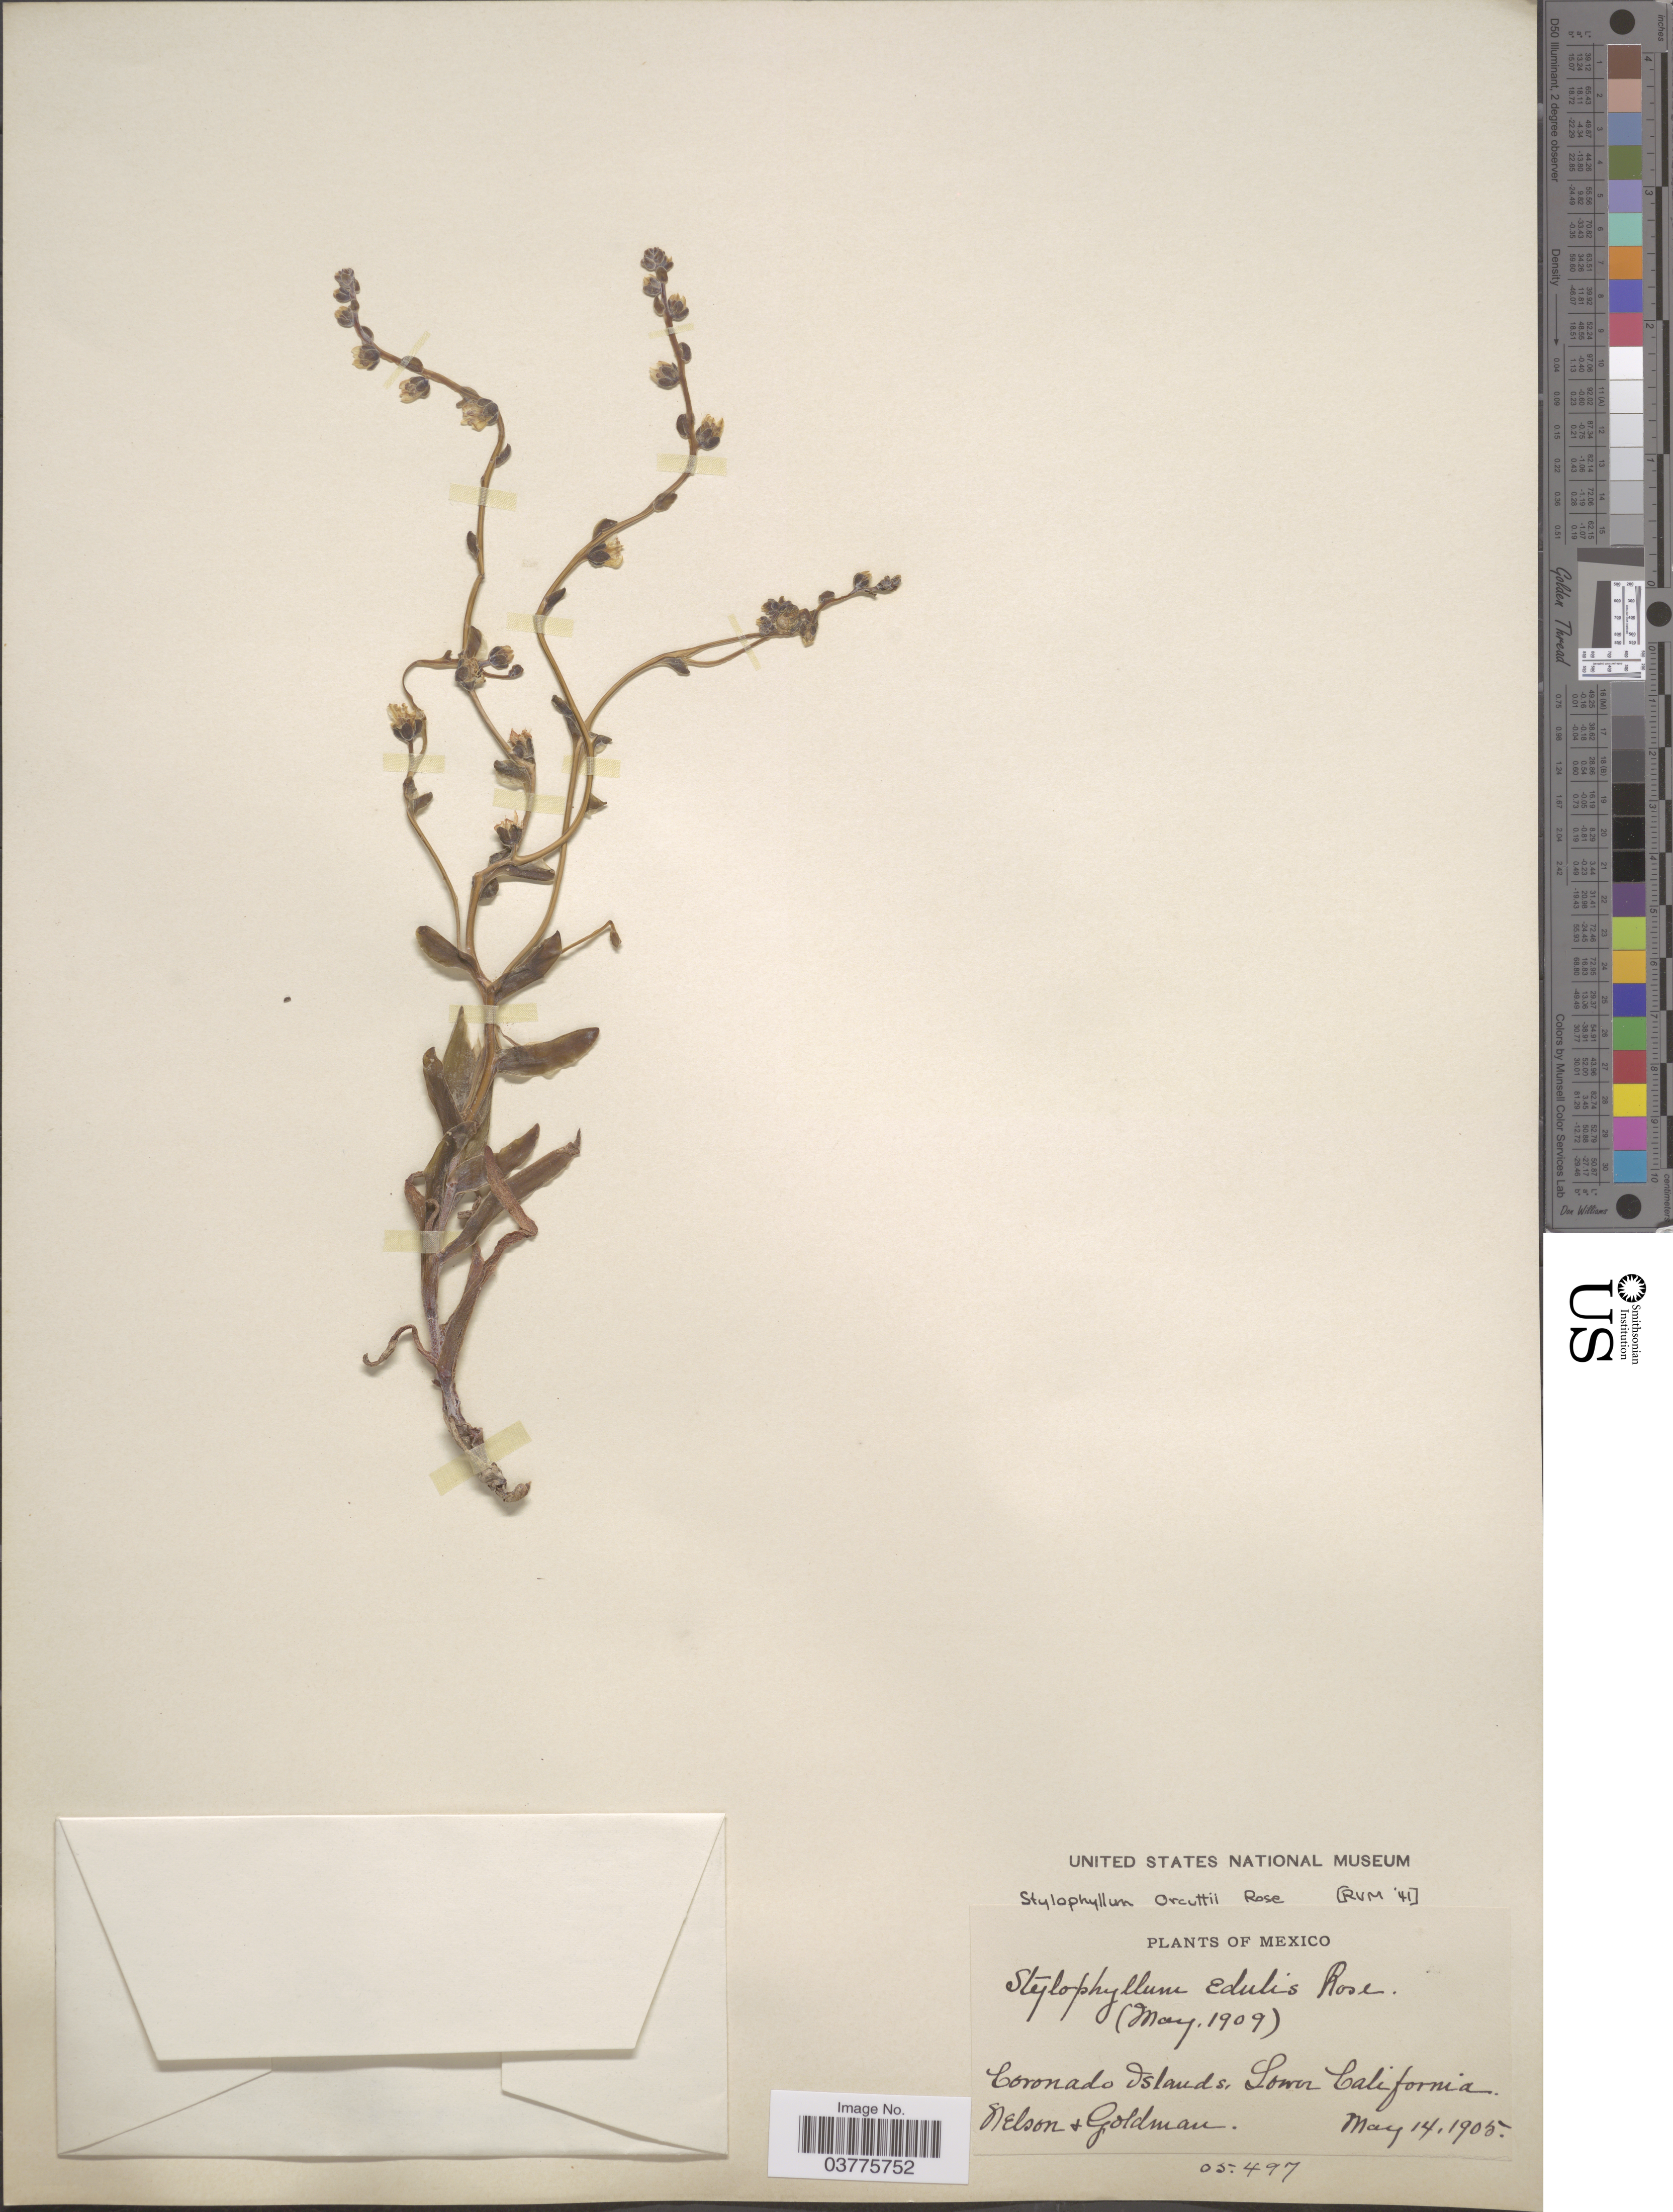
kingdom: Plantae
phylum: Tracheophyta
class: Magnoliopsida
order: Saxifragales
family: Crassulaceae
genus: Dudleya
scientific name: Dudleya attenuata subsp. orcuttii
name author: (Rose) Moran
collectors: Nelson, -- & -- Goldman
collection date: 1905-05-14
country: Mexico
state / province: Baja California Norte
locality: Coronado Islands, Lower California.